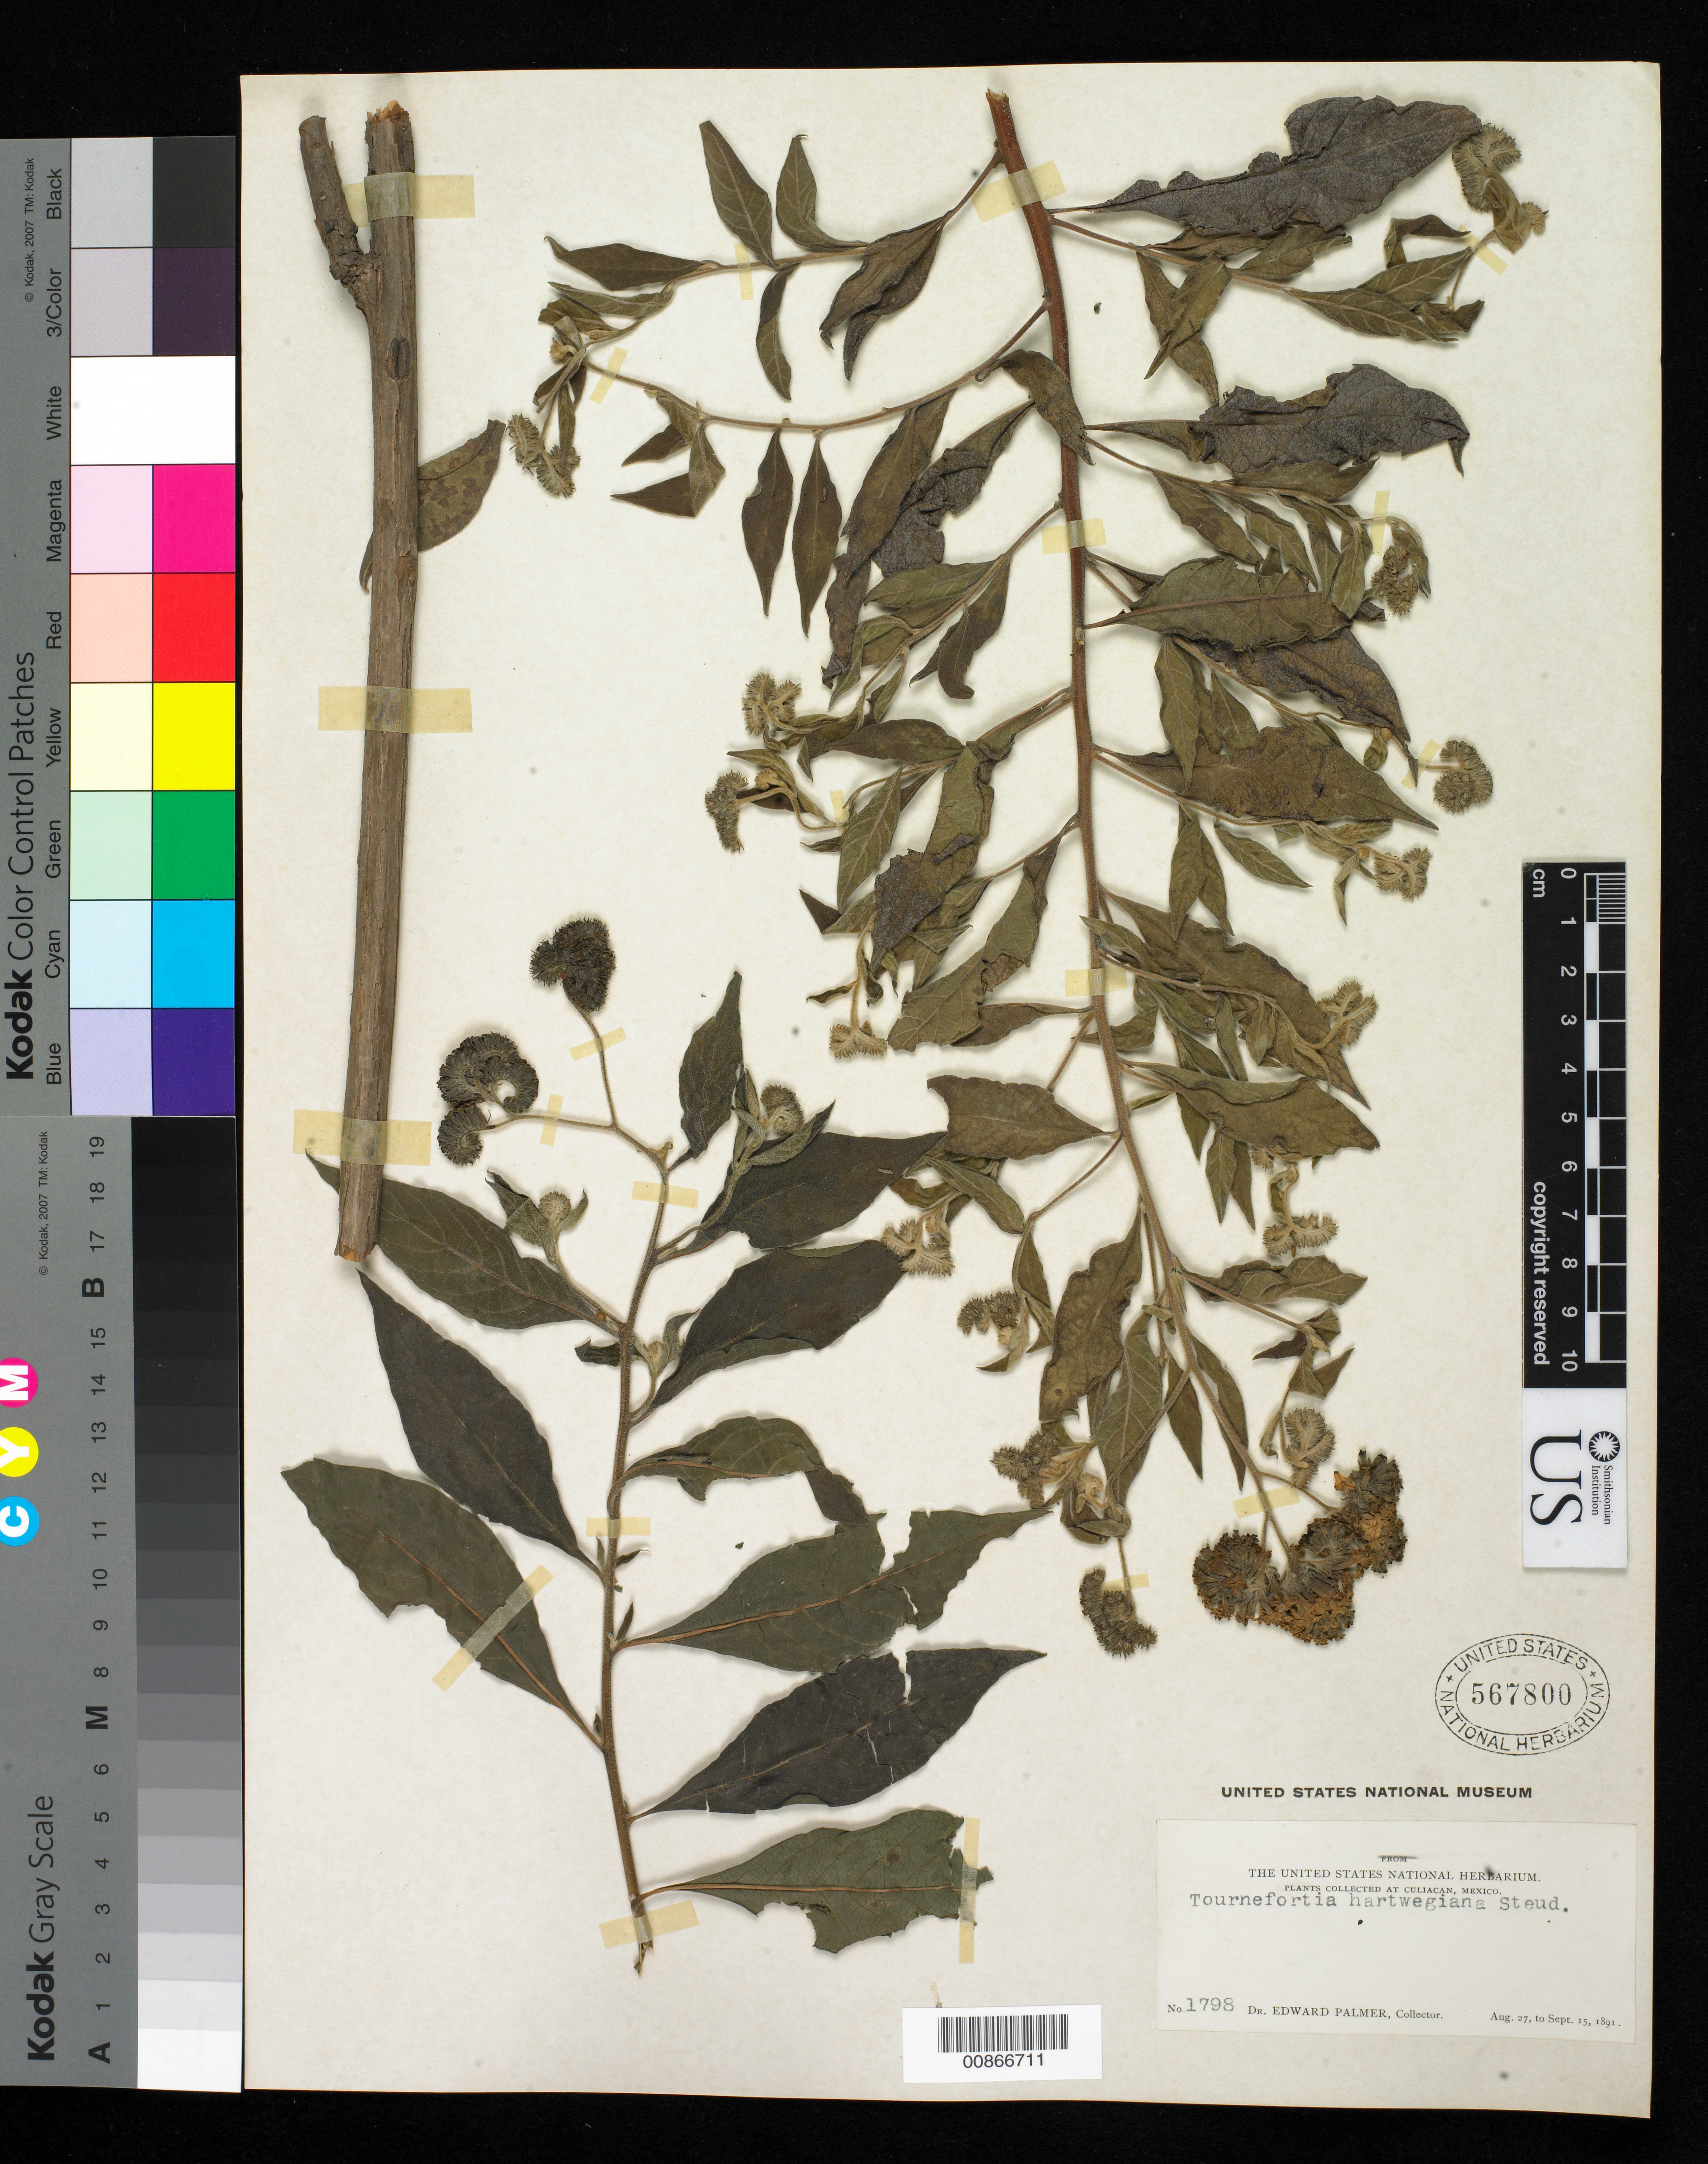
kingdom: Plantae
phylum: Tracheophyta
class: Magnoliopsida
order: Boraginales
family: Heliotropiaceae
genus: Tournefortia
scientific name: Tournefortia hartwegiana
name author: Steud.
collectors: E. Palmer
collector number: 1798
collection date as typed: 27 Aug 1891 to 15 Sep 1891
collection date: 1891-08-27/1891-09-15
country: Mexico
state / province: Sinaloa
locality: Culiacan, Sinaloa.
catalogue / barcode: US 567800